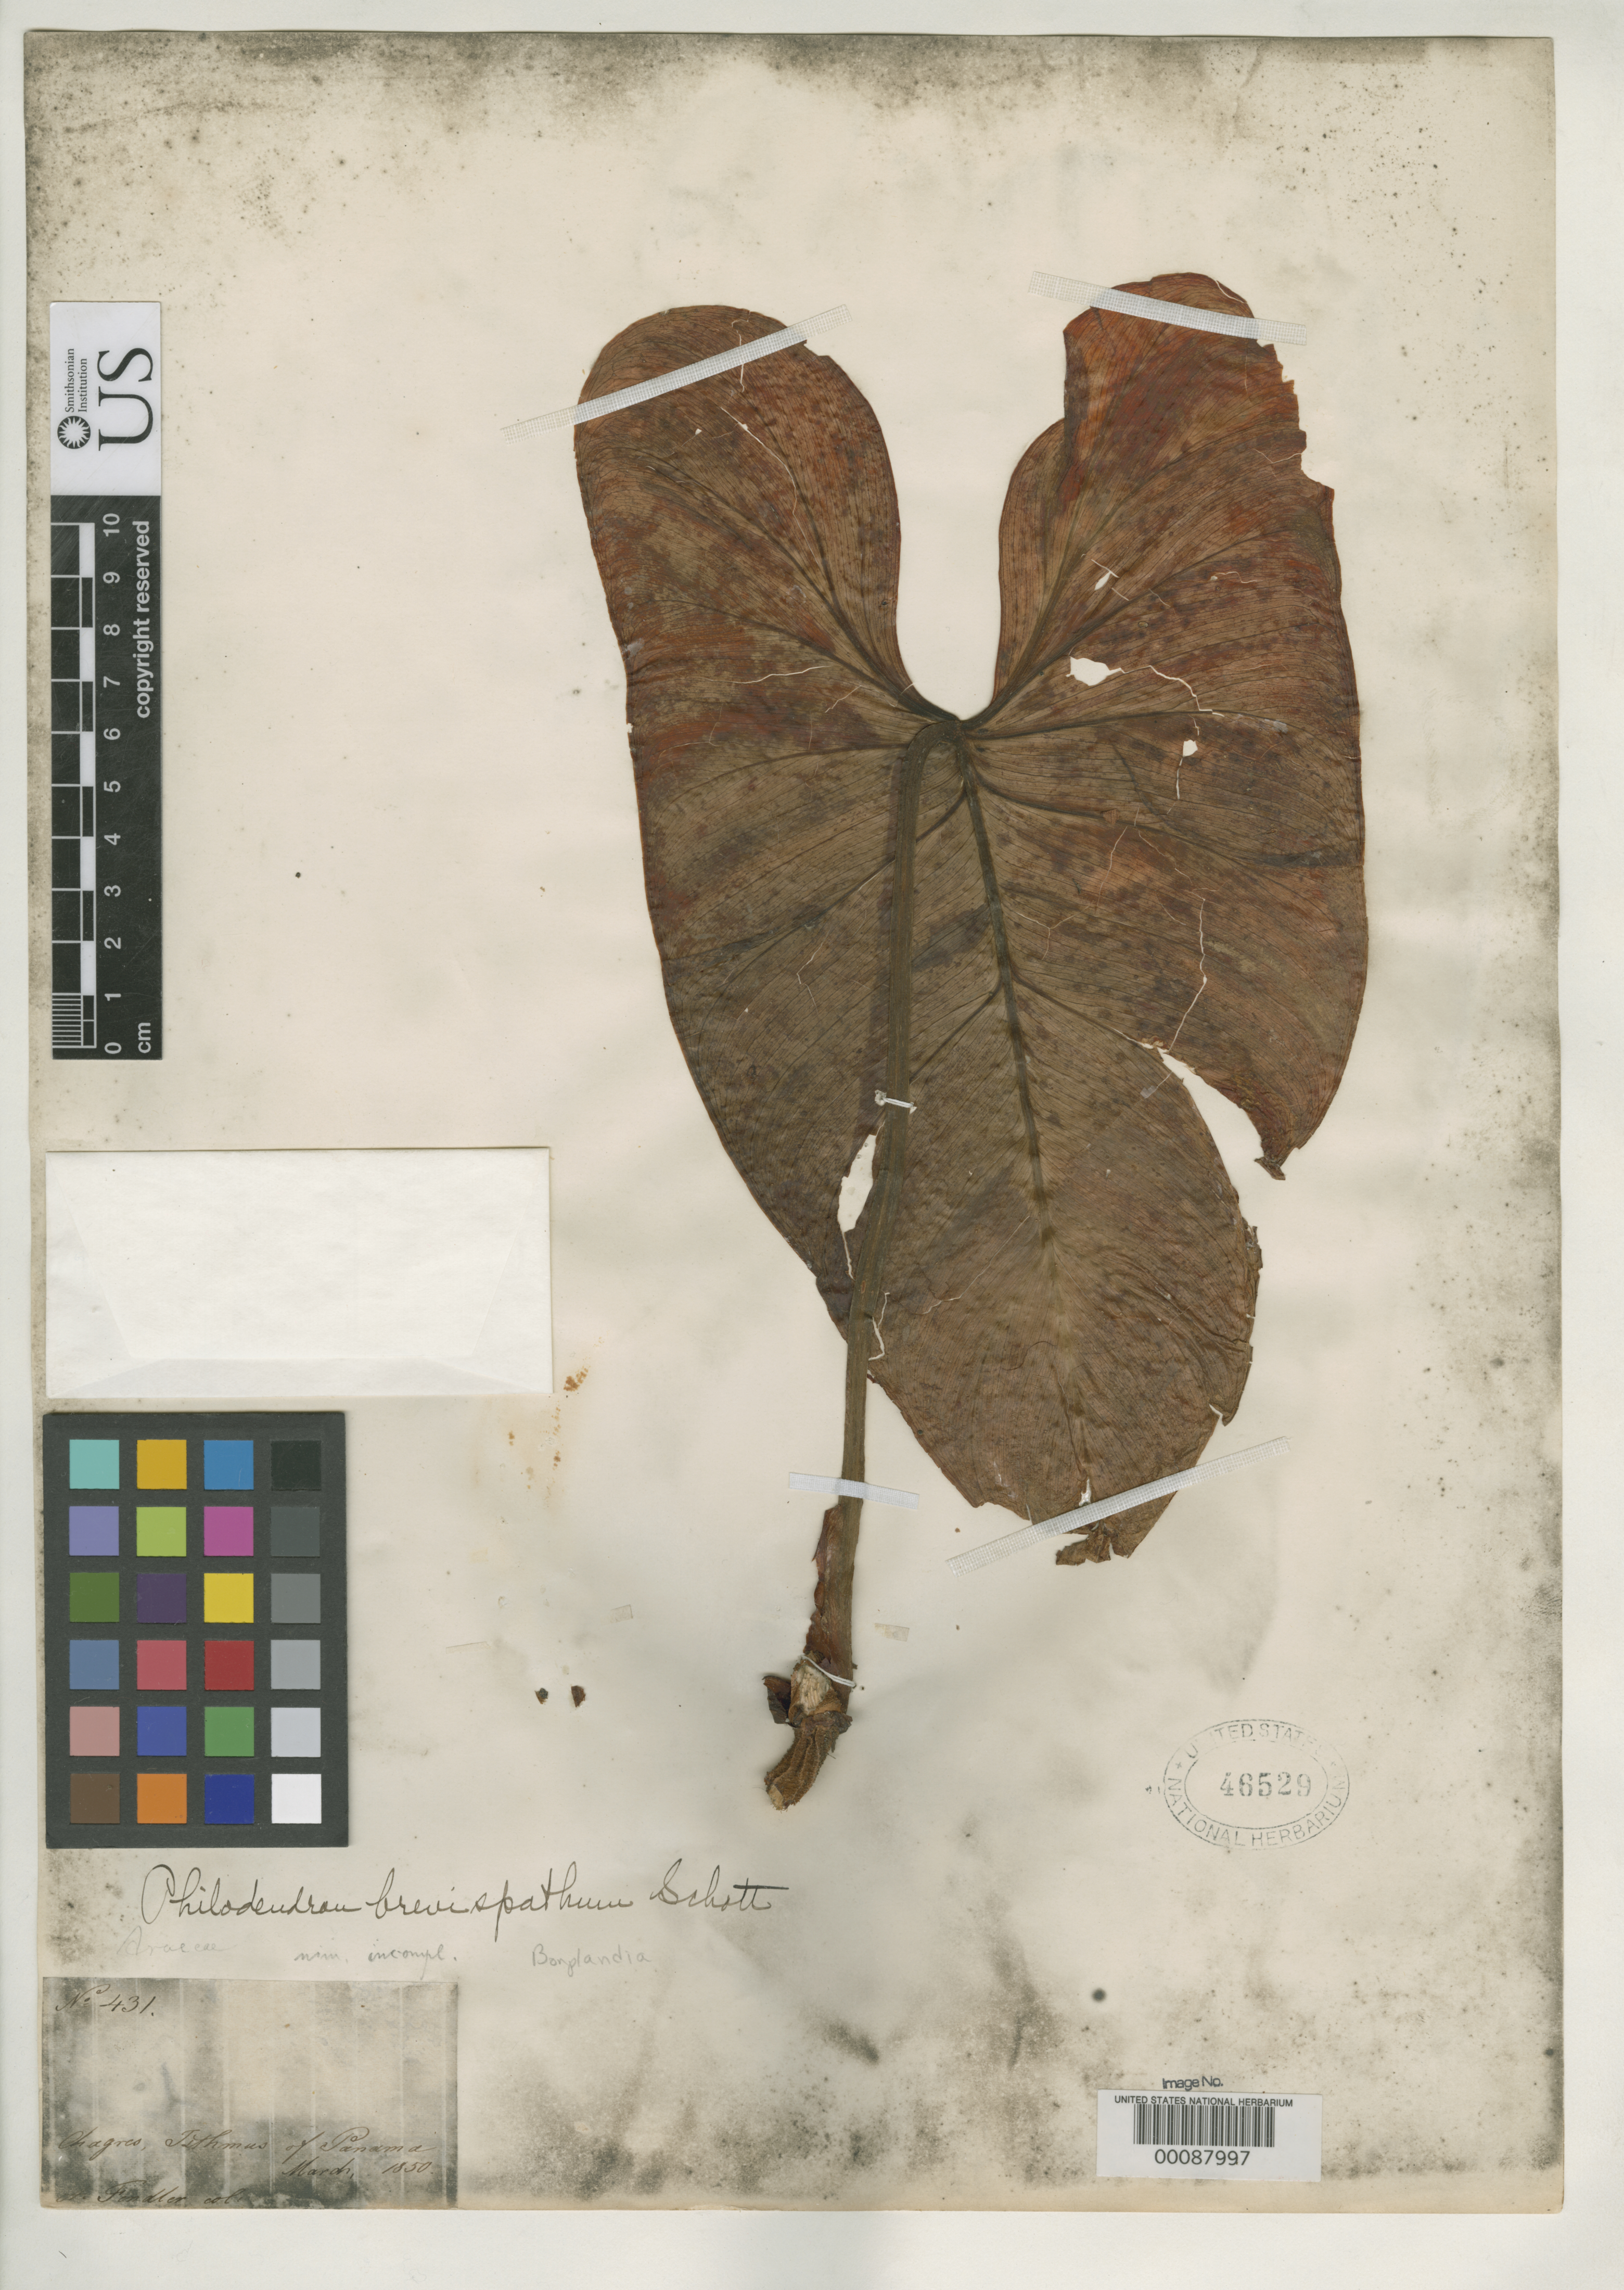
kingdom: Plantae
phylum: Tracheophyta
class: Liliopsida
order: Alismatales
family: Araceae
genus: Philodendron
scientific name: Philodendron brevispathum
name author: Schott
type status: Possible Isotype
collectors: A. Fendler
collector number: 431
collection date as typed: Mar 1850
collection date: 1850-03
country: Panama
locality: Chagres.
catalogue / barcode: US 46529